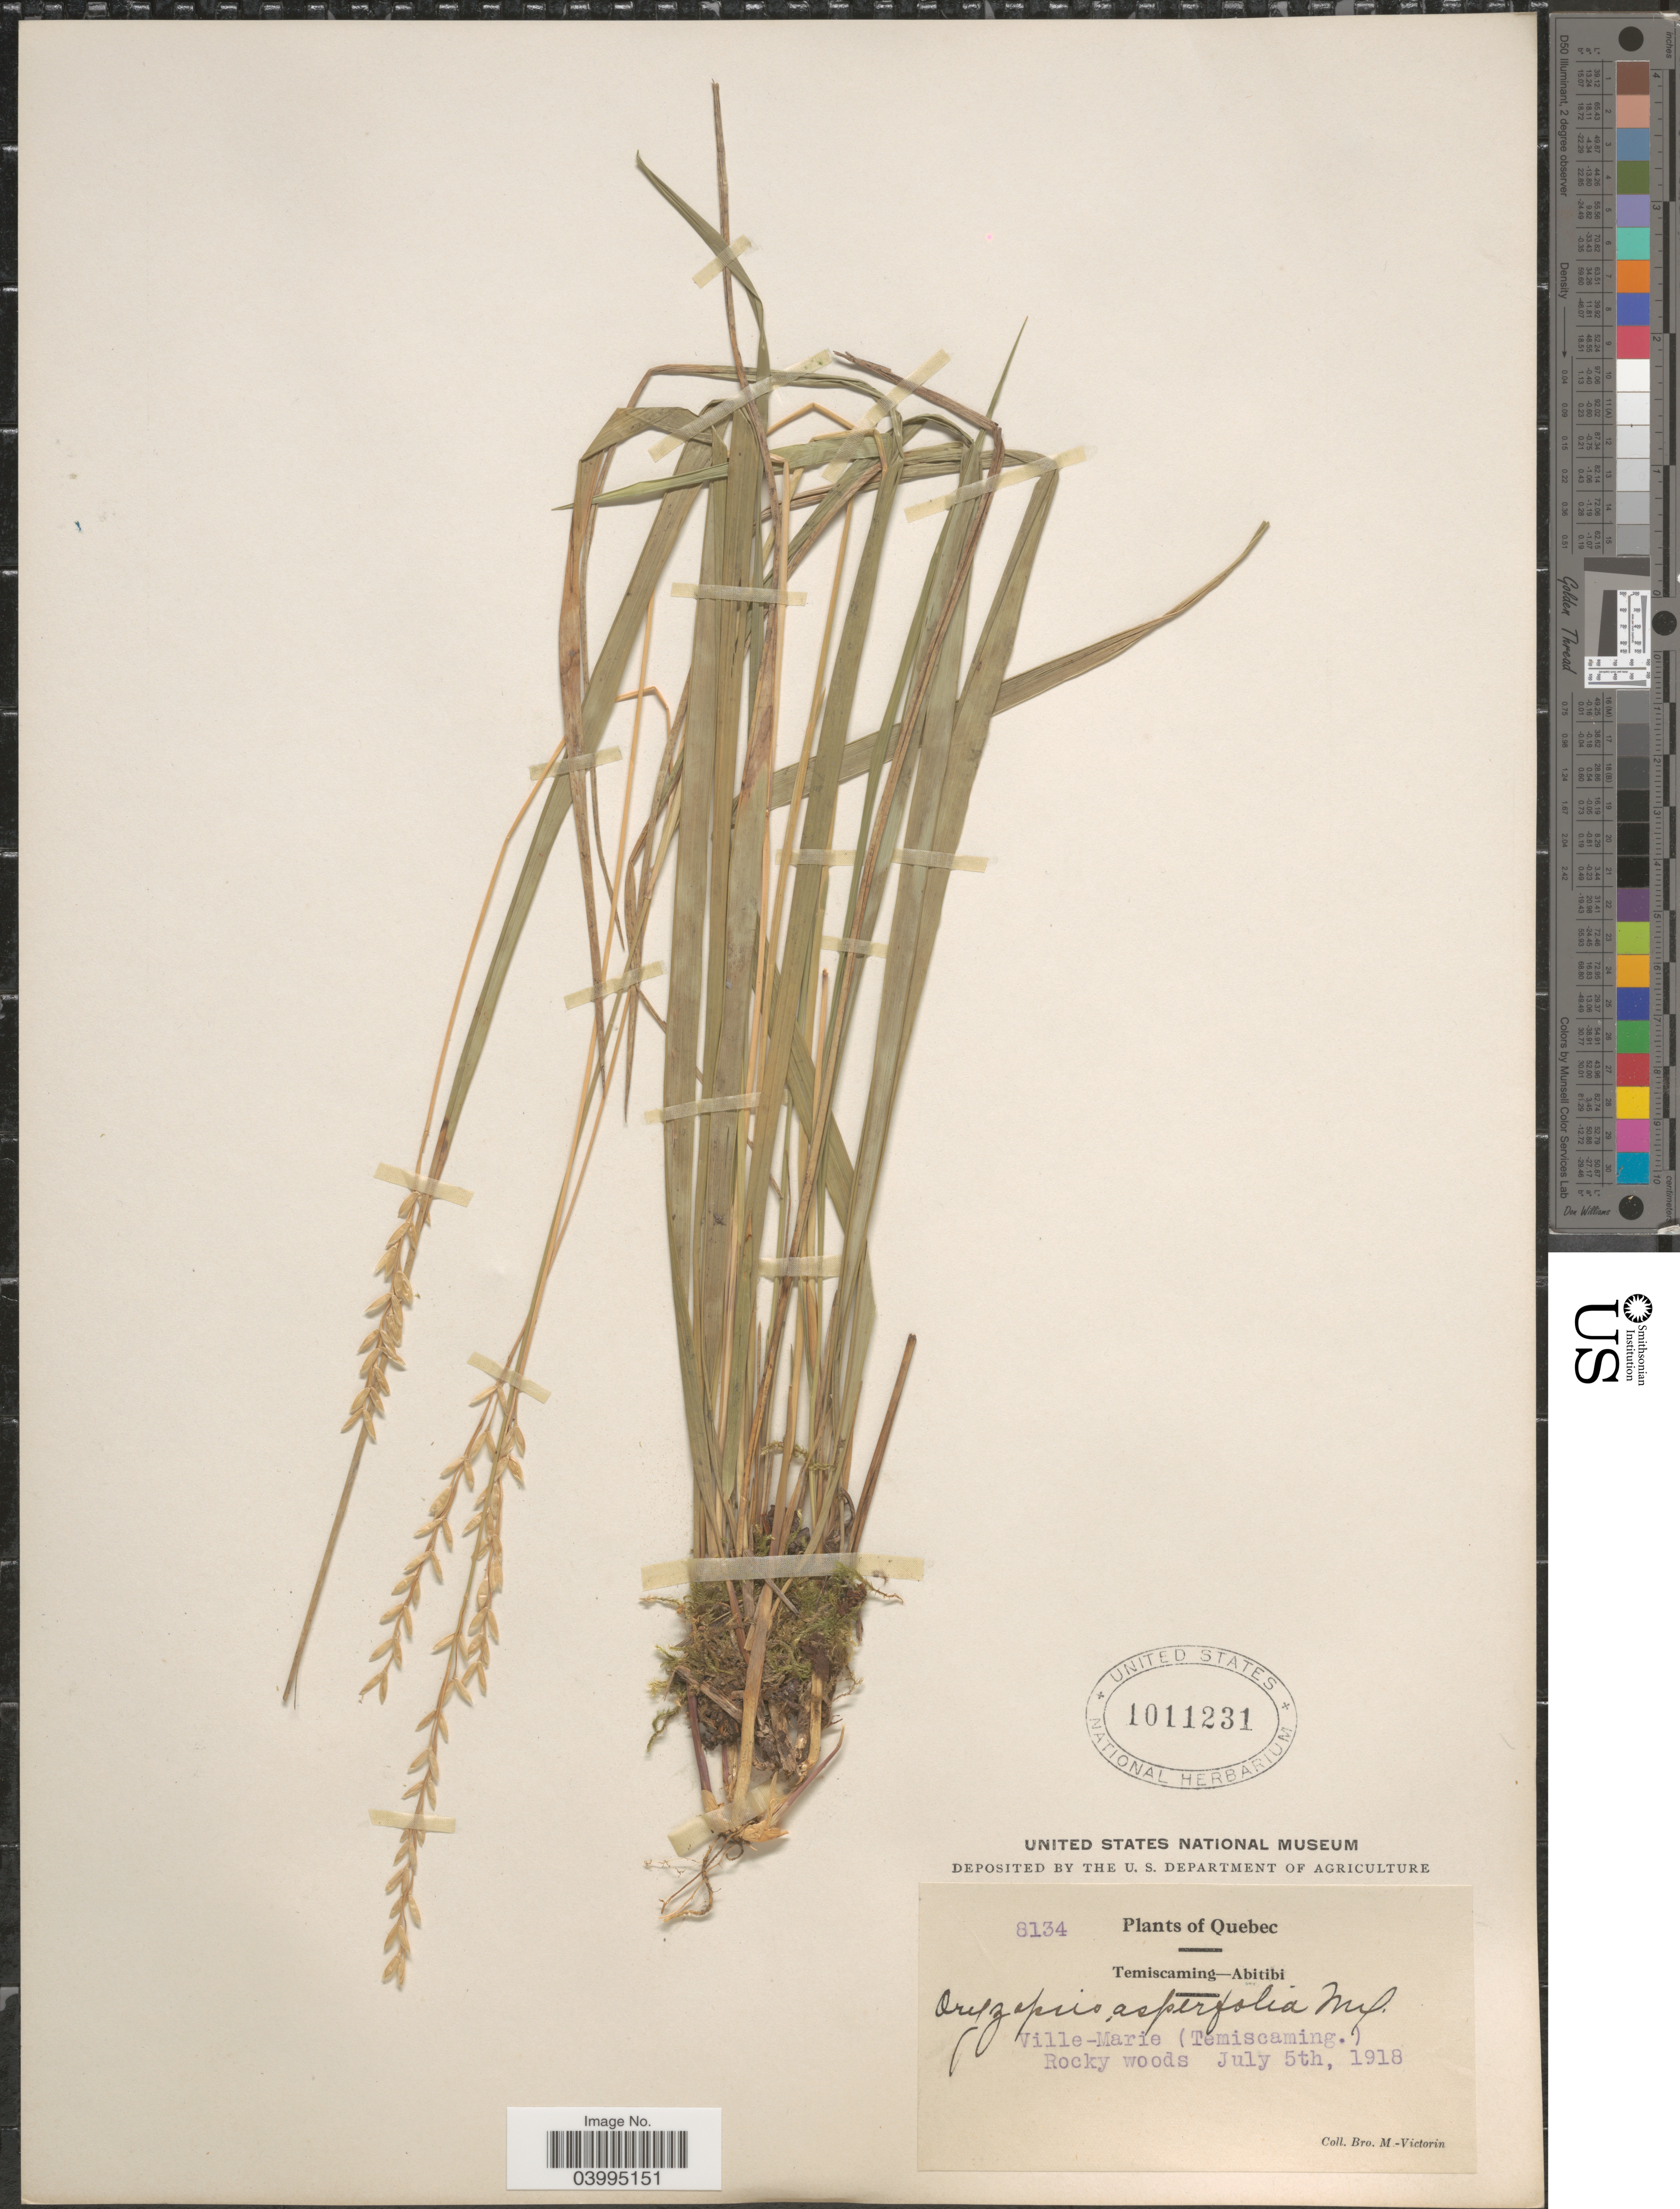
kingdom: Plantae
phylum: Tracheophyta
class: Liliopsida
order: Poales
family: Poaceae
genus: Oryzopsis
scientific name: Oryzopsis asperifolia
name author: Michx.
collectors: Fr. Marie-Victorin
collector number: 8134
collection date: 1918-07-05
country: Canada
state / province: Quebec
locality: Temiscaming - Abitibi. Ville-Marie (Temiscaming.). Rocky woods.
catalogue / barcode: US 1011231